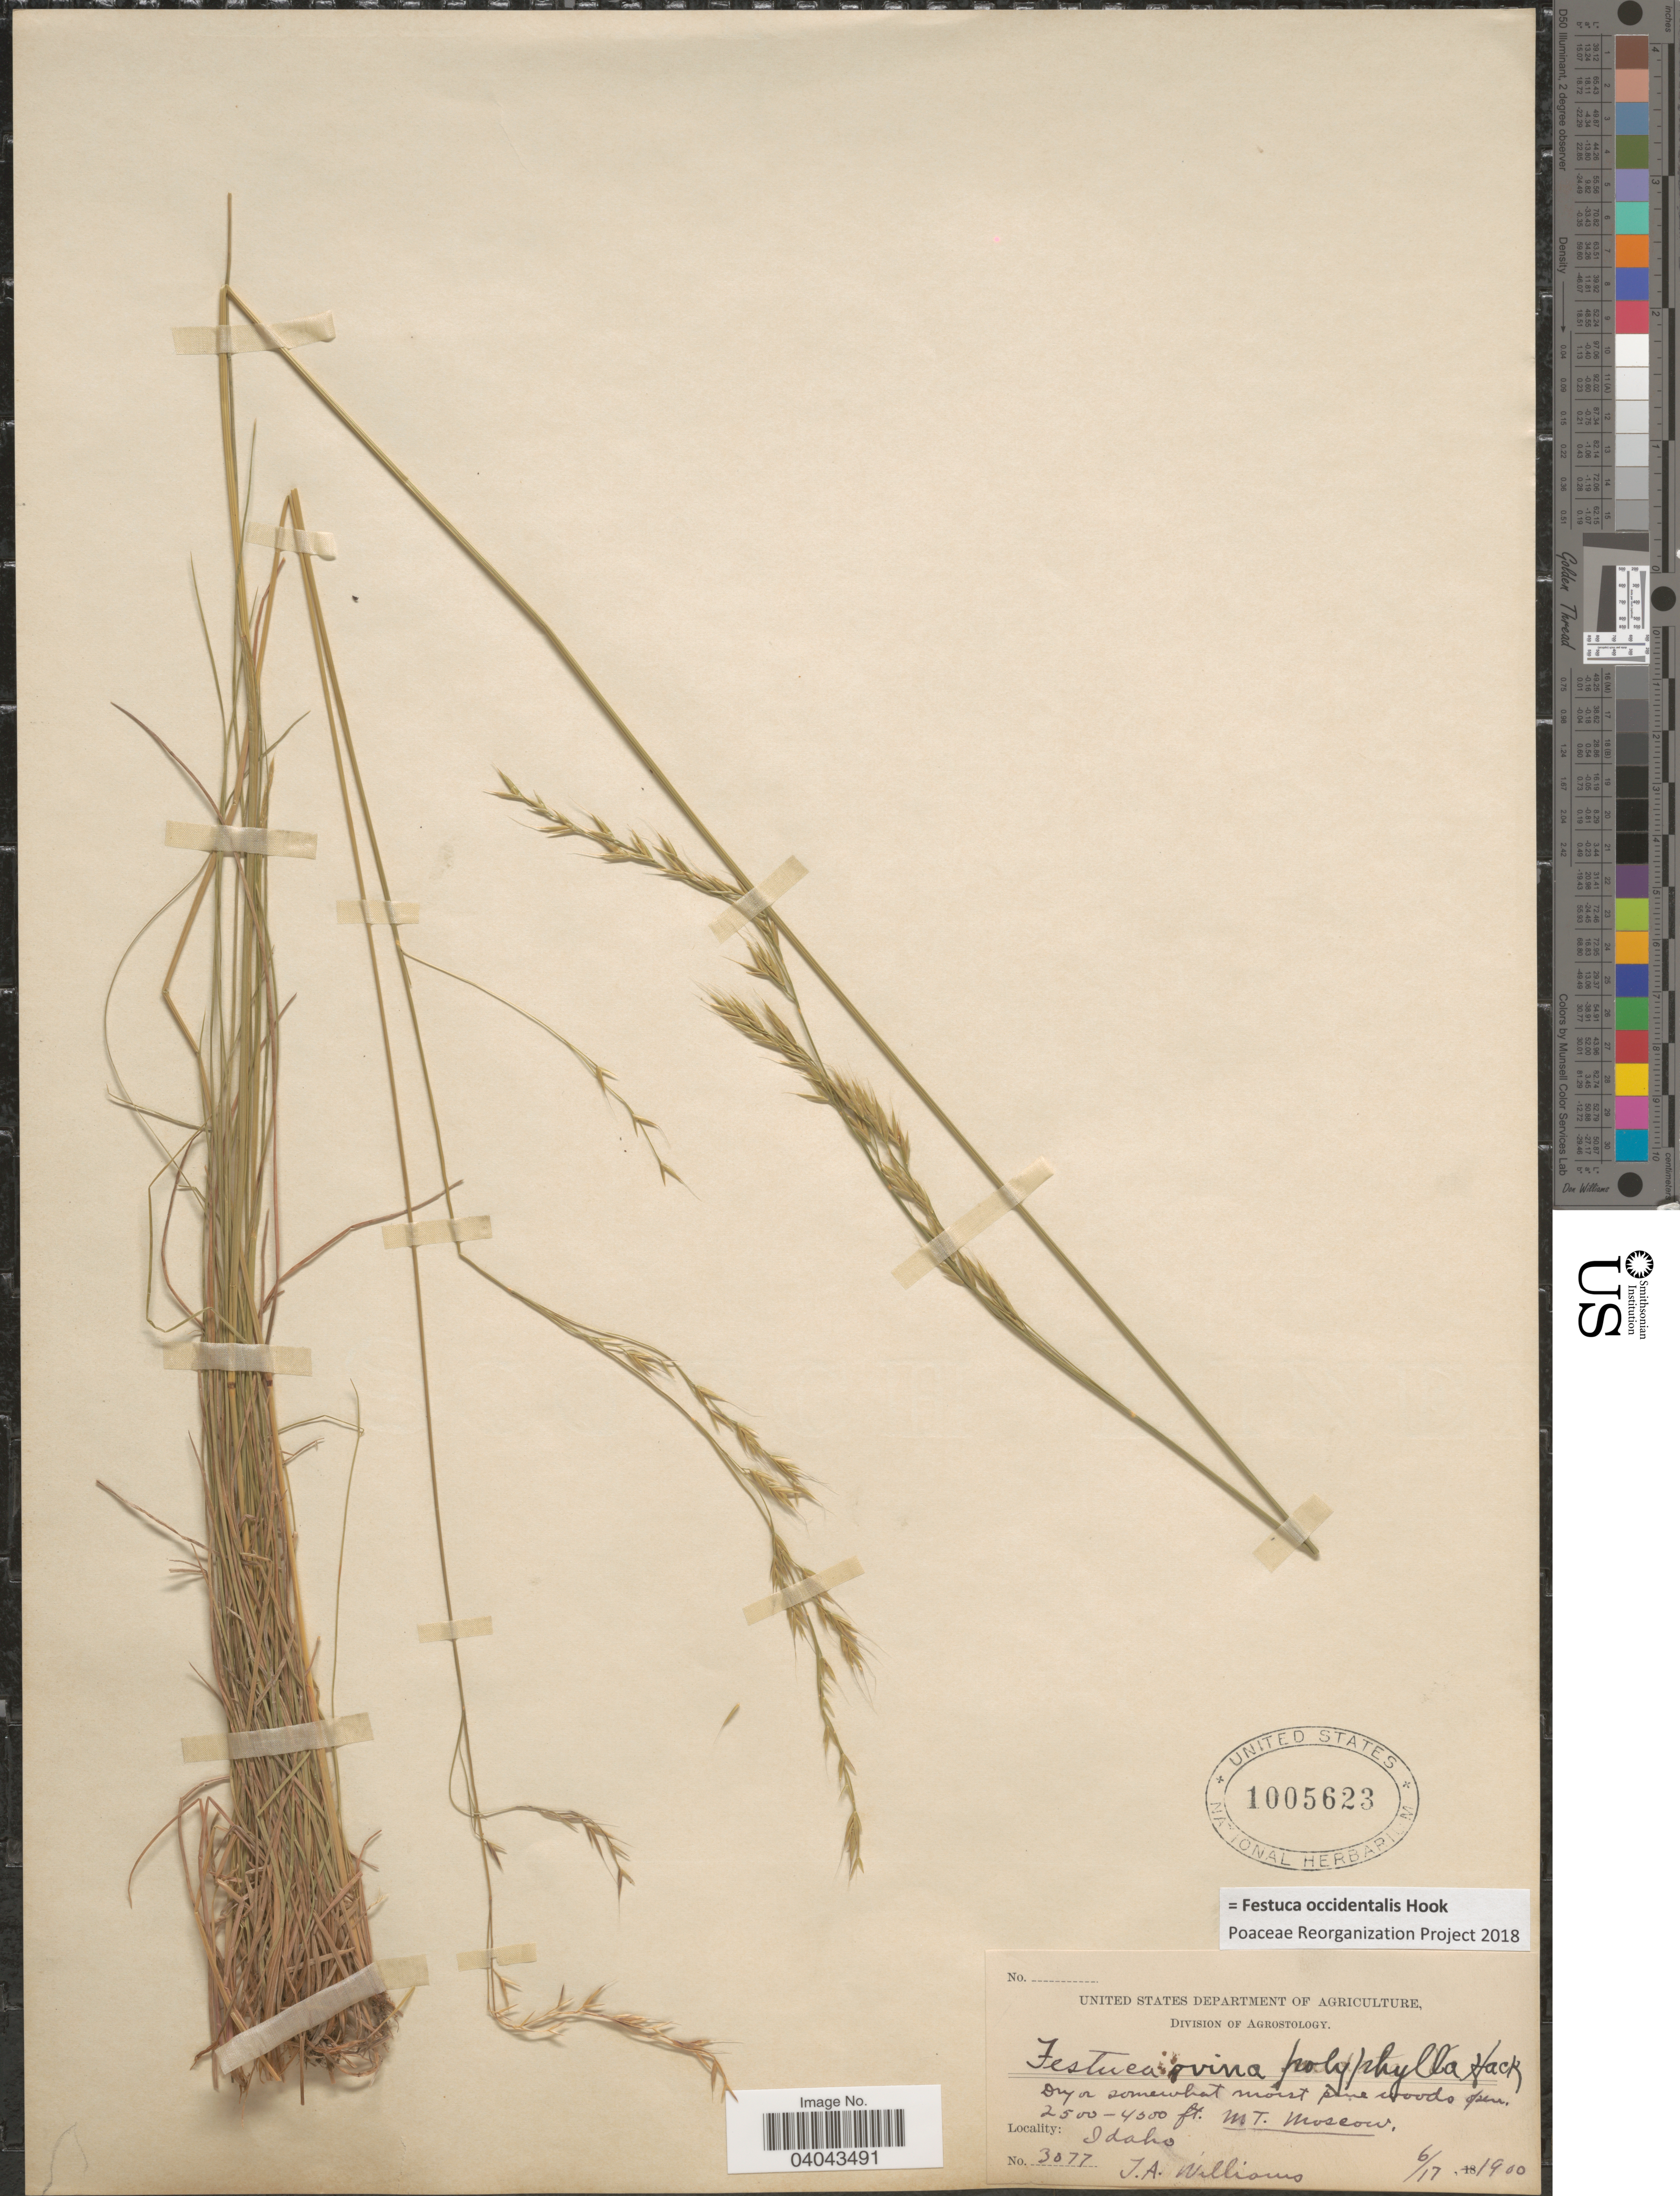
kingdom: Plantae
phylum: Tracheophyta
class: Liliopsida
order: Poales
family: Poaceae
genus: Festuca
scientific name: Festuca occidentalis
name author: Hook.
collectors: J. A. Williams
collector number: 3077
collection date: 1900-06-17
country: United States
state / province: Idaho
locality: Mt. Moscow.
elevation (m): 762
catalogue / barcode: US 1005623